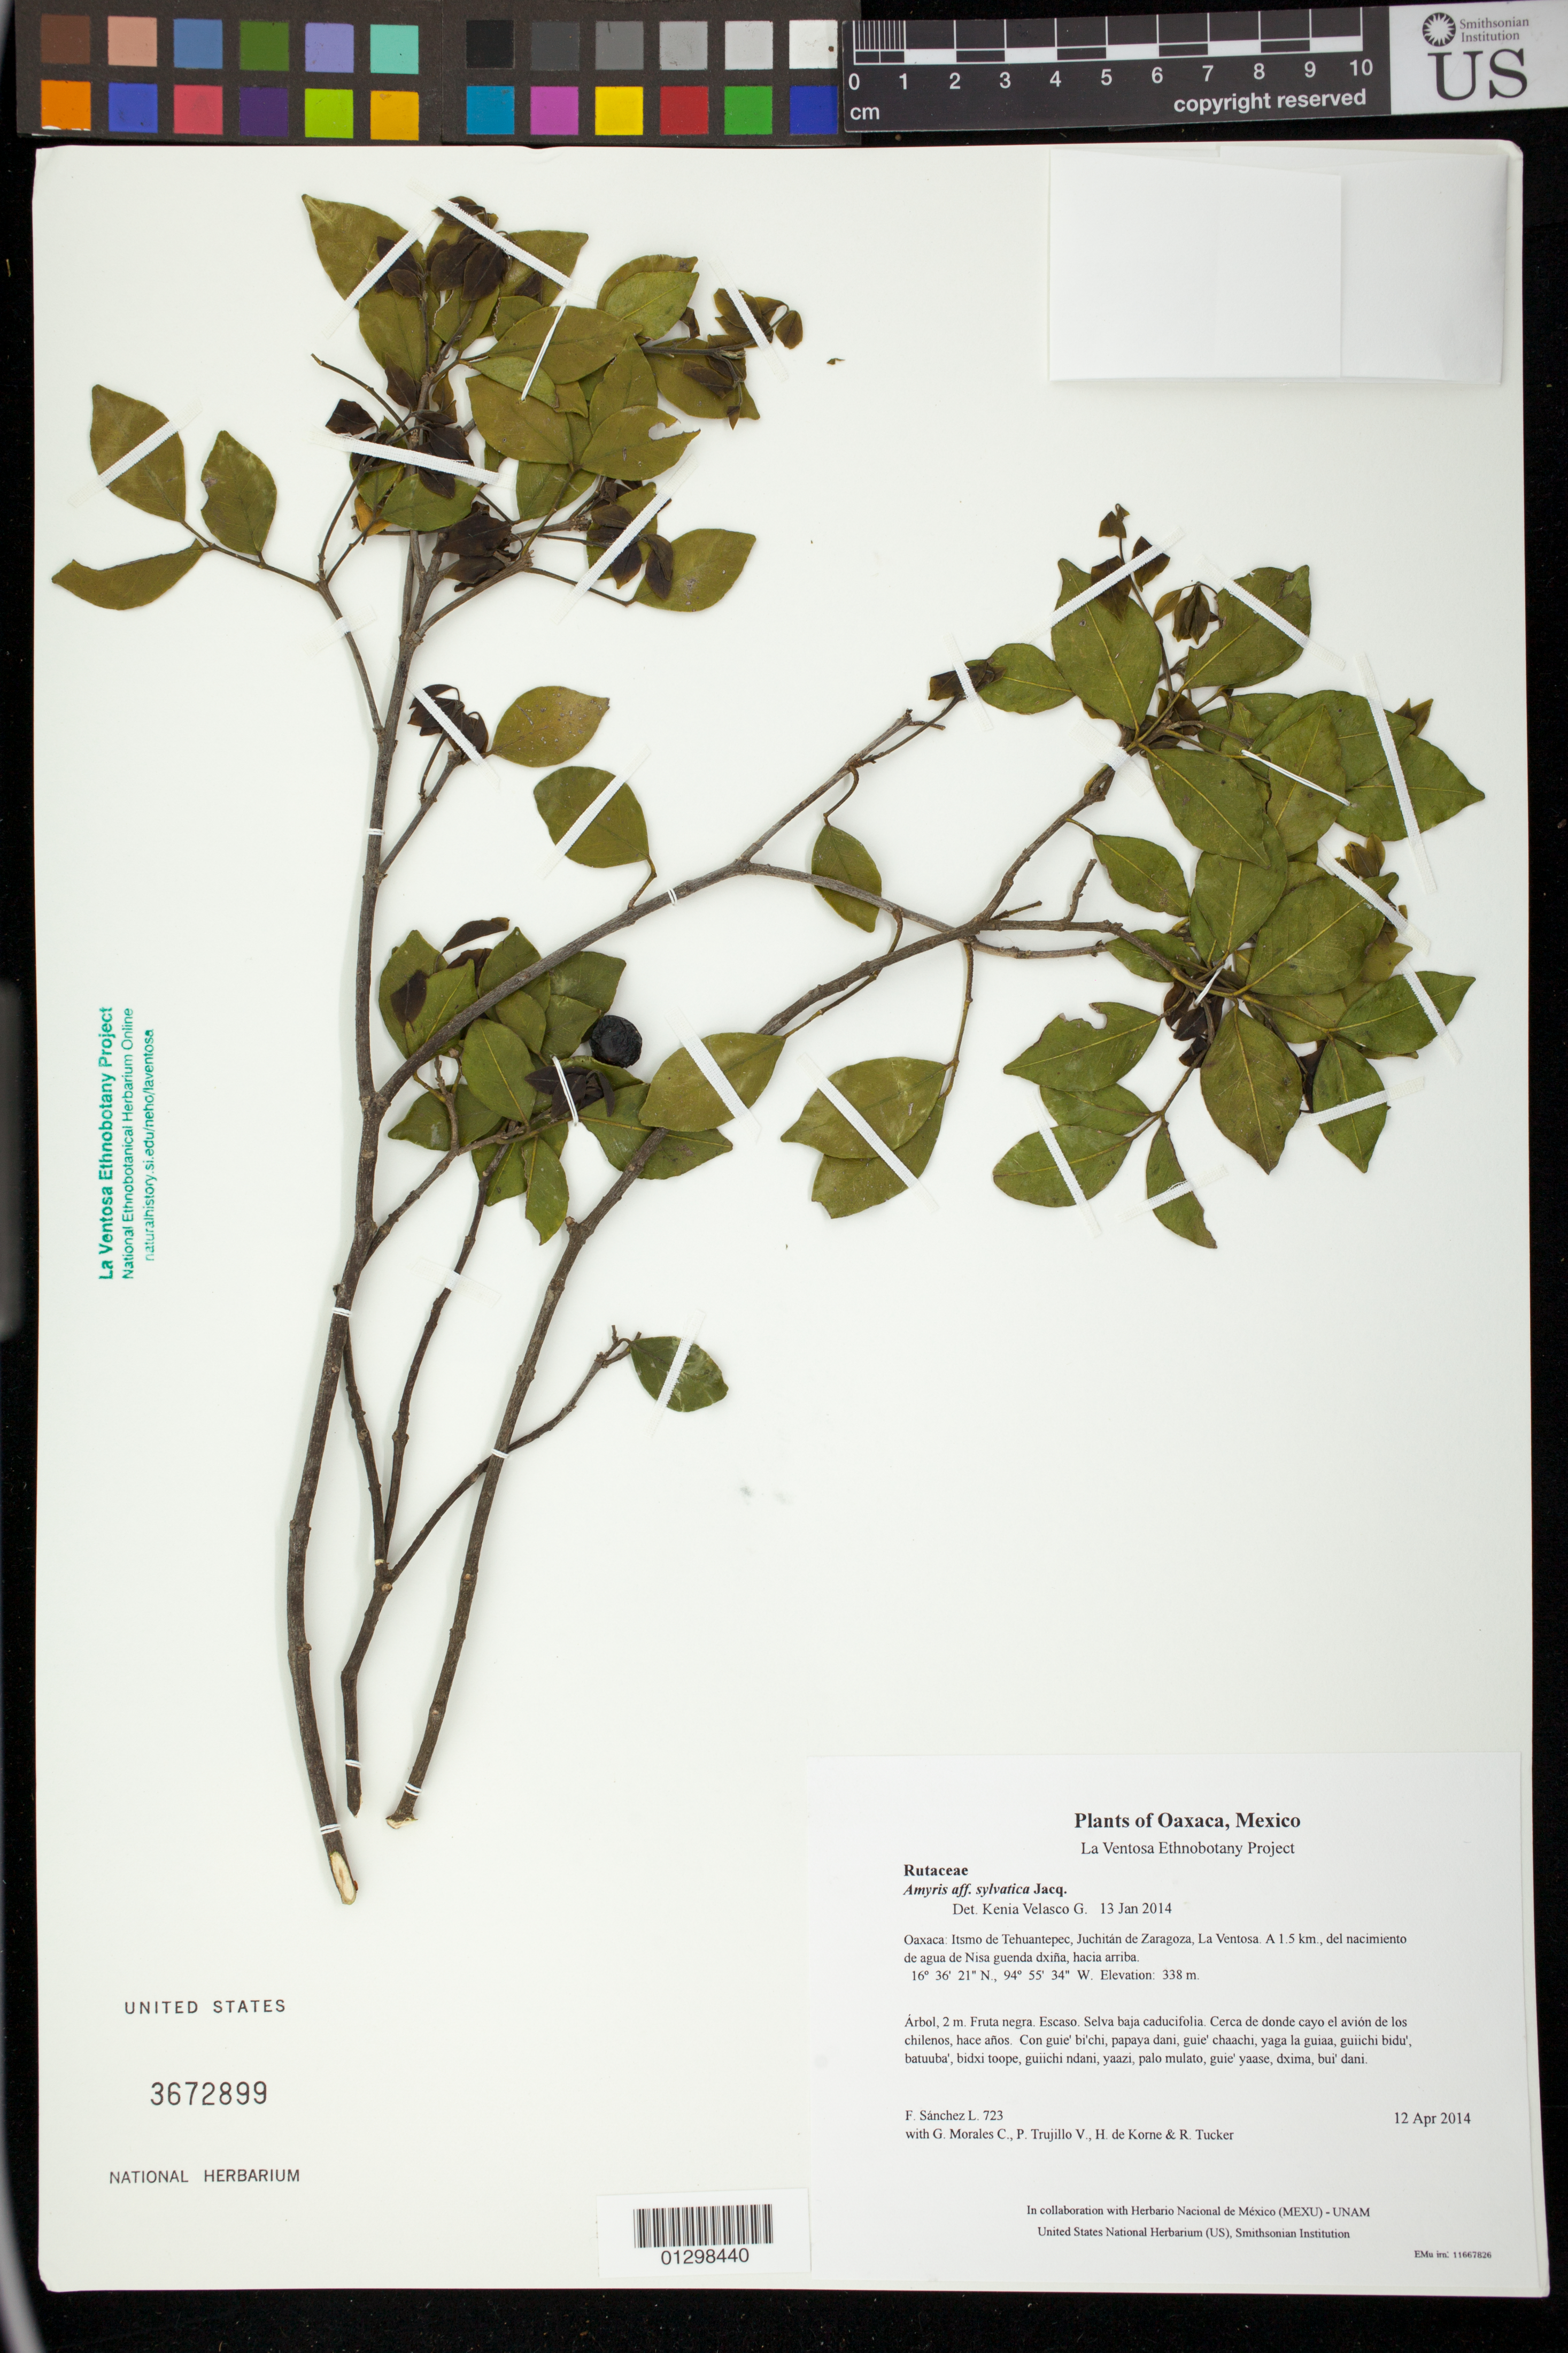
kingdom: Plantae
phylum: Tracheophyta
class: Magnoliopsida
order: Sapindales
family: Rutaceae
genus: Amyris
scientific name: Amyris elemifera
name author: L.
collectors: F. Sánchez L., G. Morales C., P. Trujillo V., H. de Korne & R. Tucker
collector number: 723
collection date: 2014-04-12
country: Mexico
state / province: Oaxaca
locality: Itsmo de Tehuantepec, Juchitán de Zaragoza, La Ventosa. A 1.5 km., del nacimiento de agua de Nisa guenda dxiña, hacia arriba.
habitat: Selva baja caducifolia. Cerca de donde cayo el avión de los chilenos, hace años.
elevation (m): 338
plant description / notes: JEBOT, MEXU, SERO, US; Yaga. 2 m. Cuaananaxhi nayaase. Huaxie'.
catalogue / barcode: US 3672899